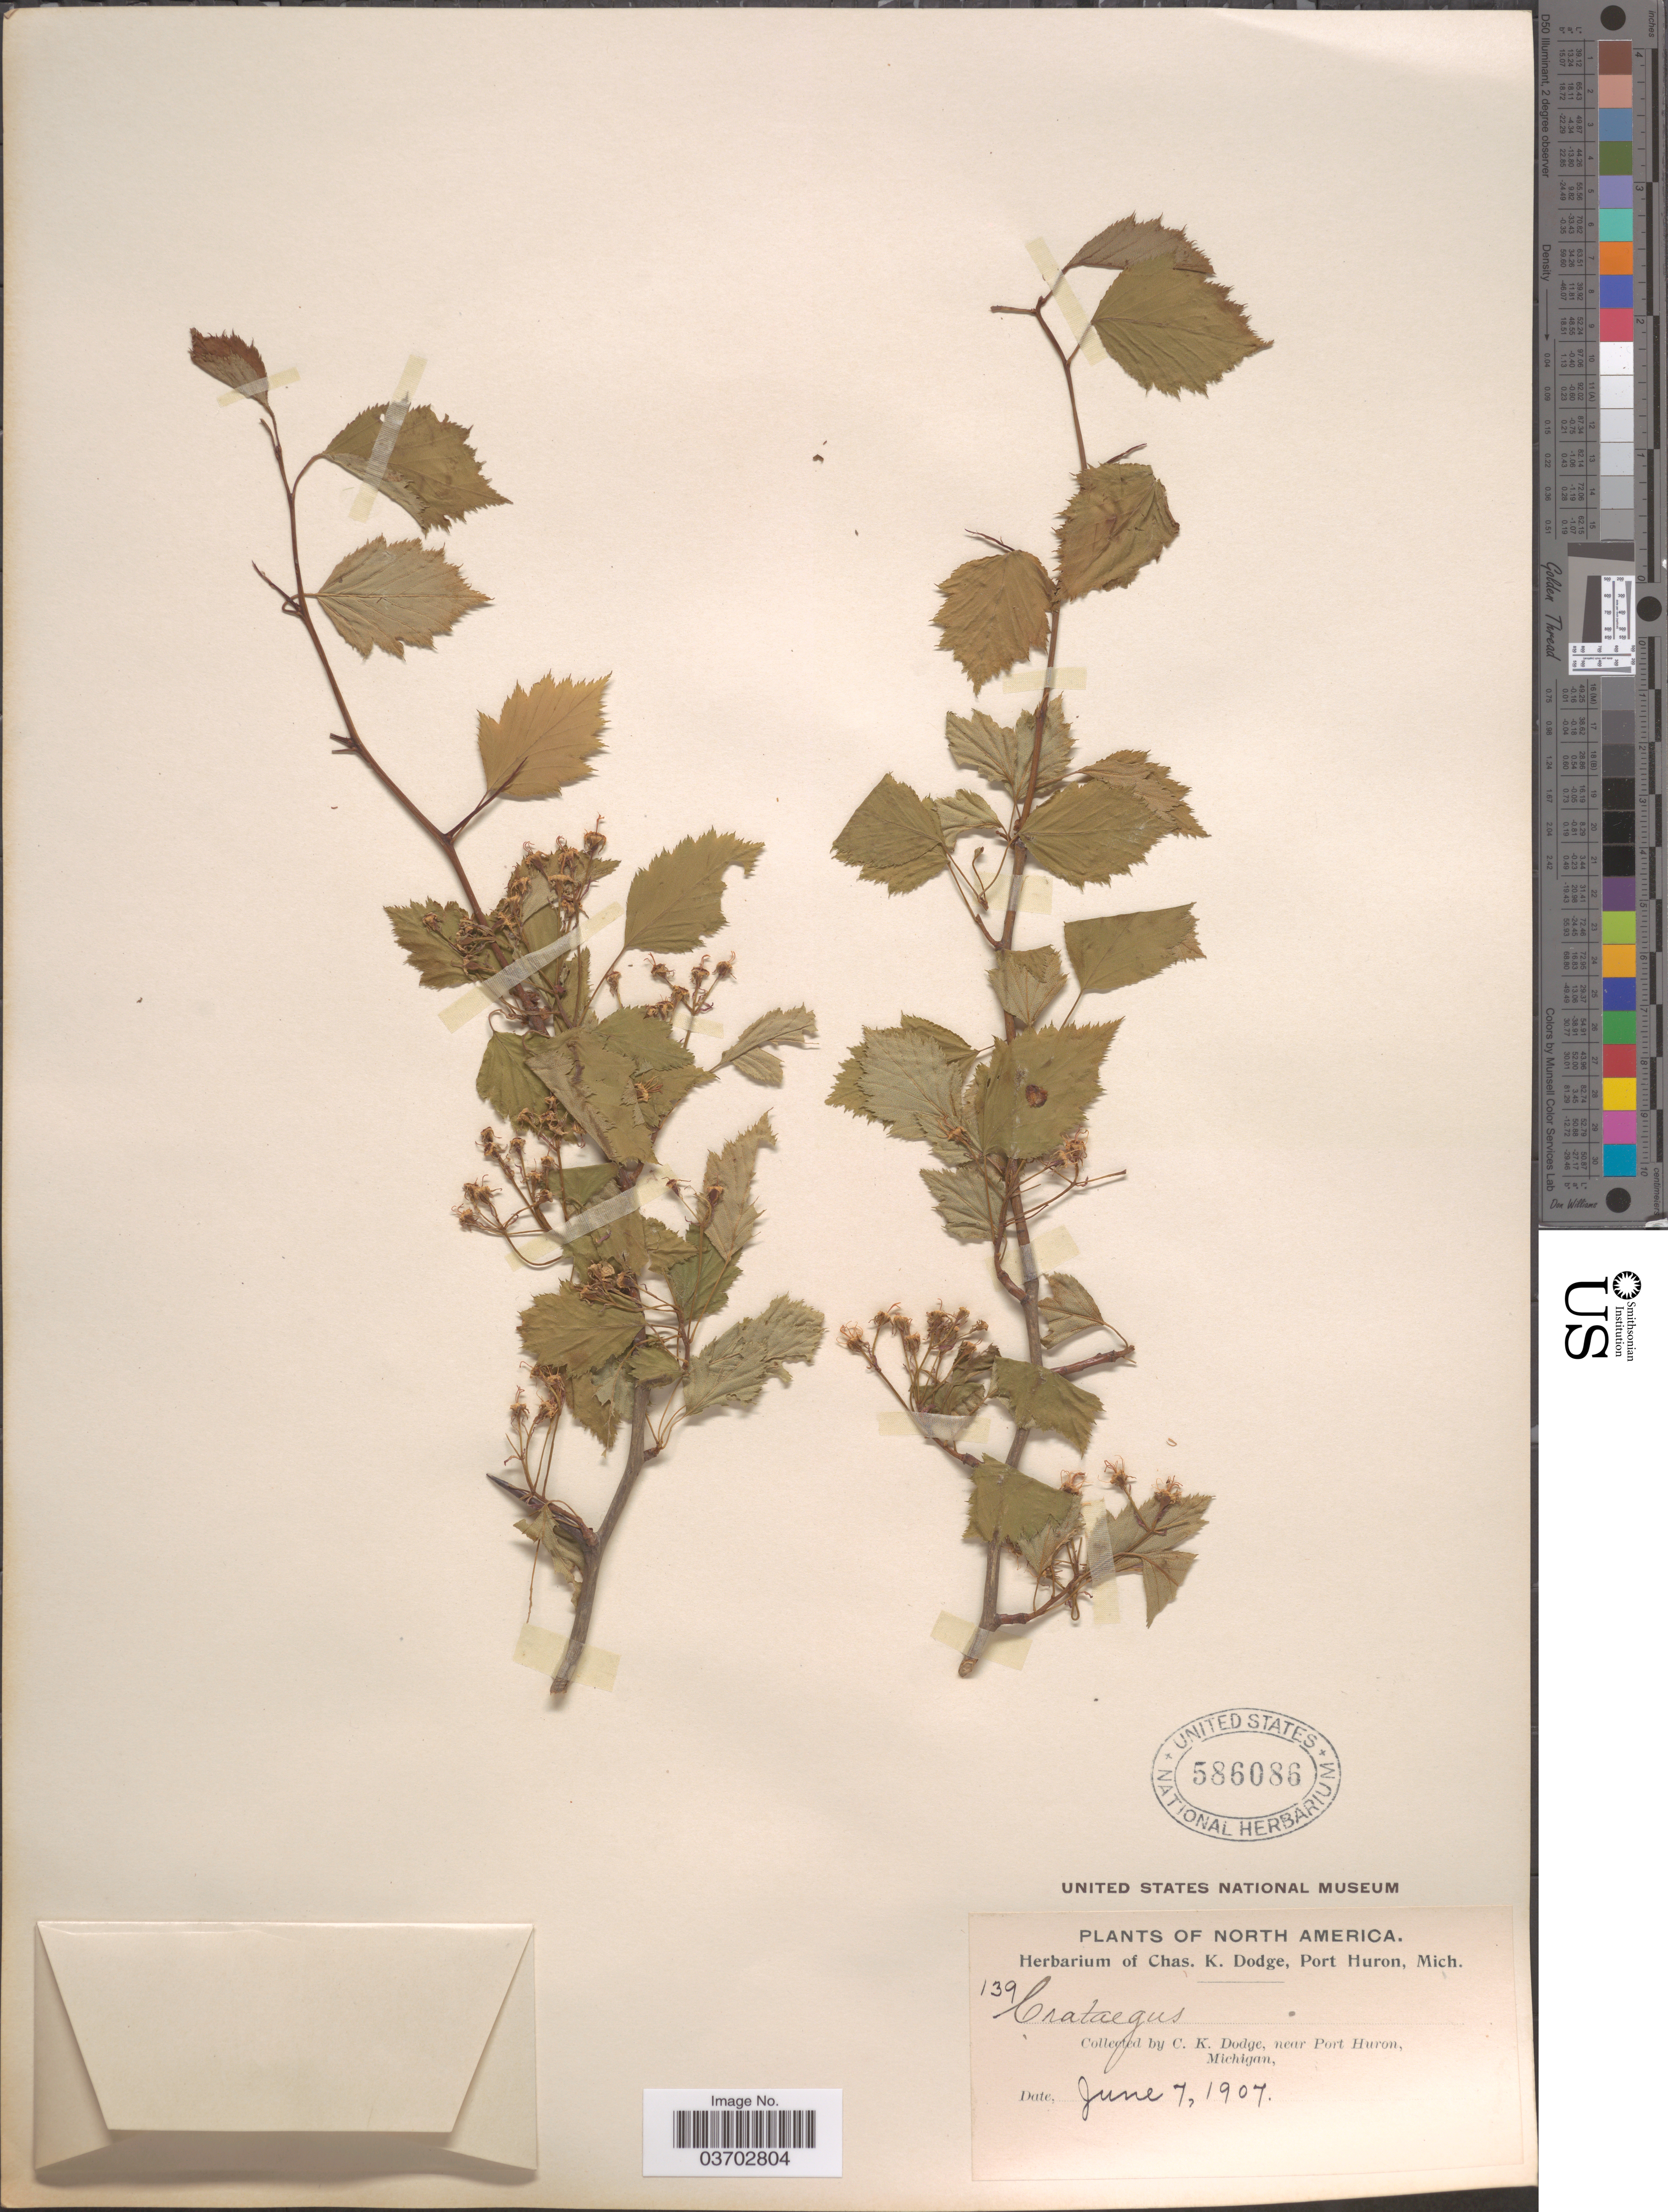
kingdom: Plantae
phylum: Tracheophyta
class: Magnoliopsida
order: Rosales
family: Rosaceae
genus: Crataegus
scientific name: Crataegus sp.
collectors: C. K. Dodge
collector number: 139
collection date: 1907-06-07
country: United States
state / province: Michigan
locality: Near Port Huron.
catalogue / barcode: US 586086